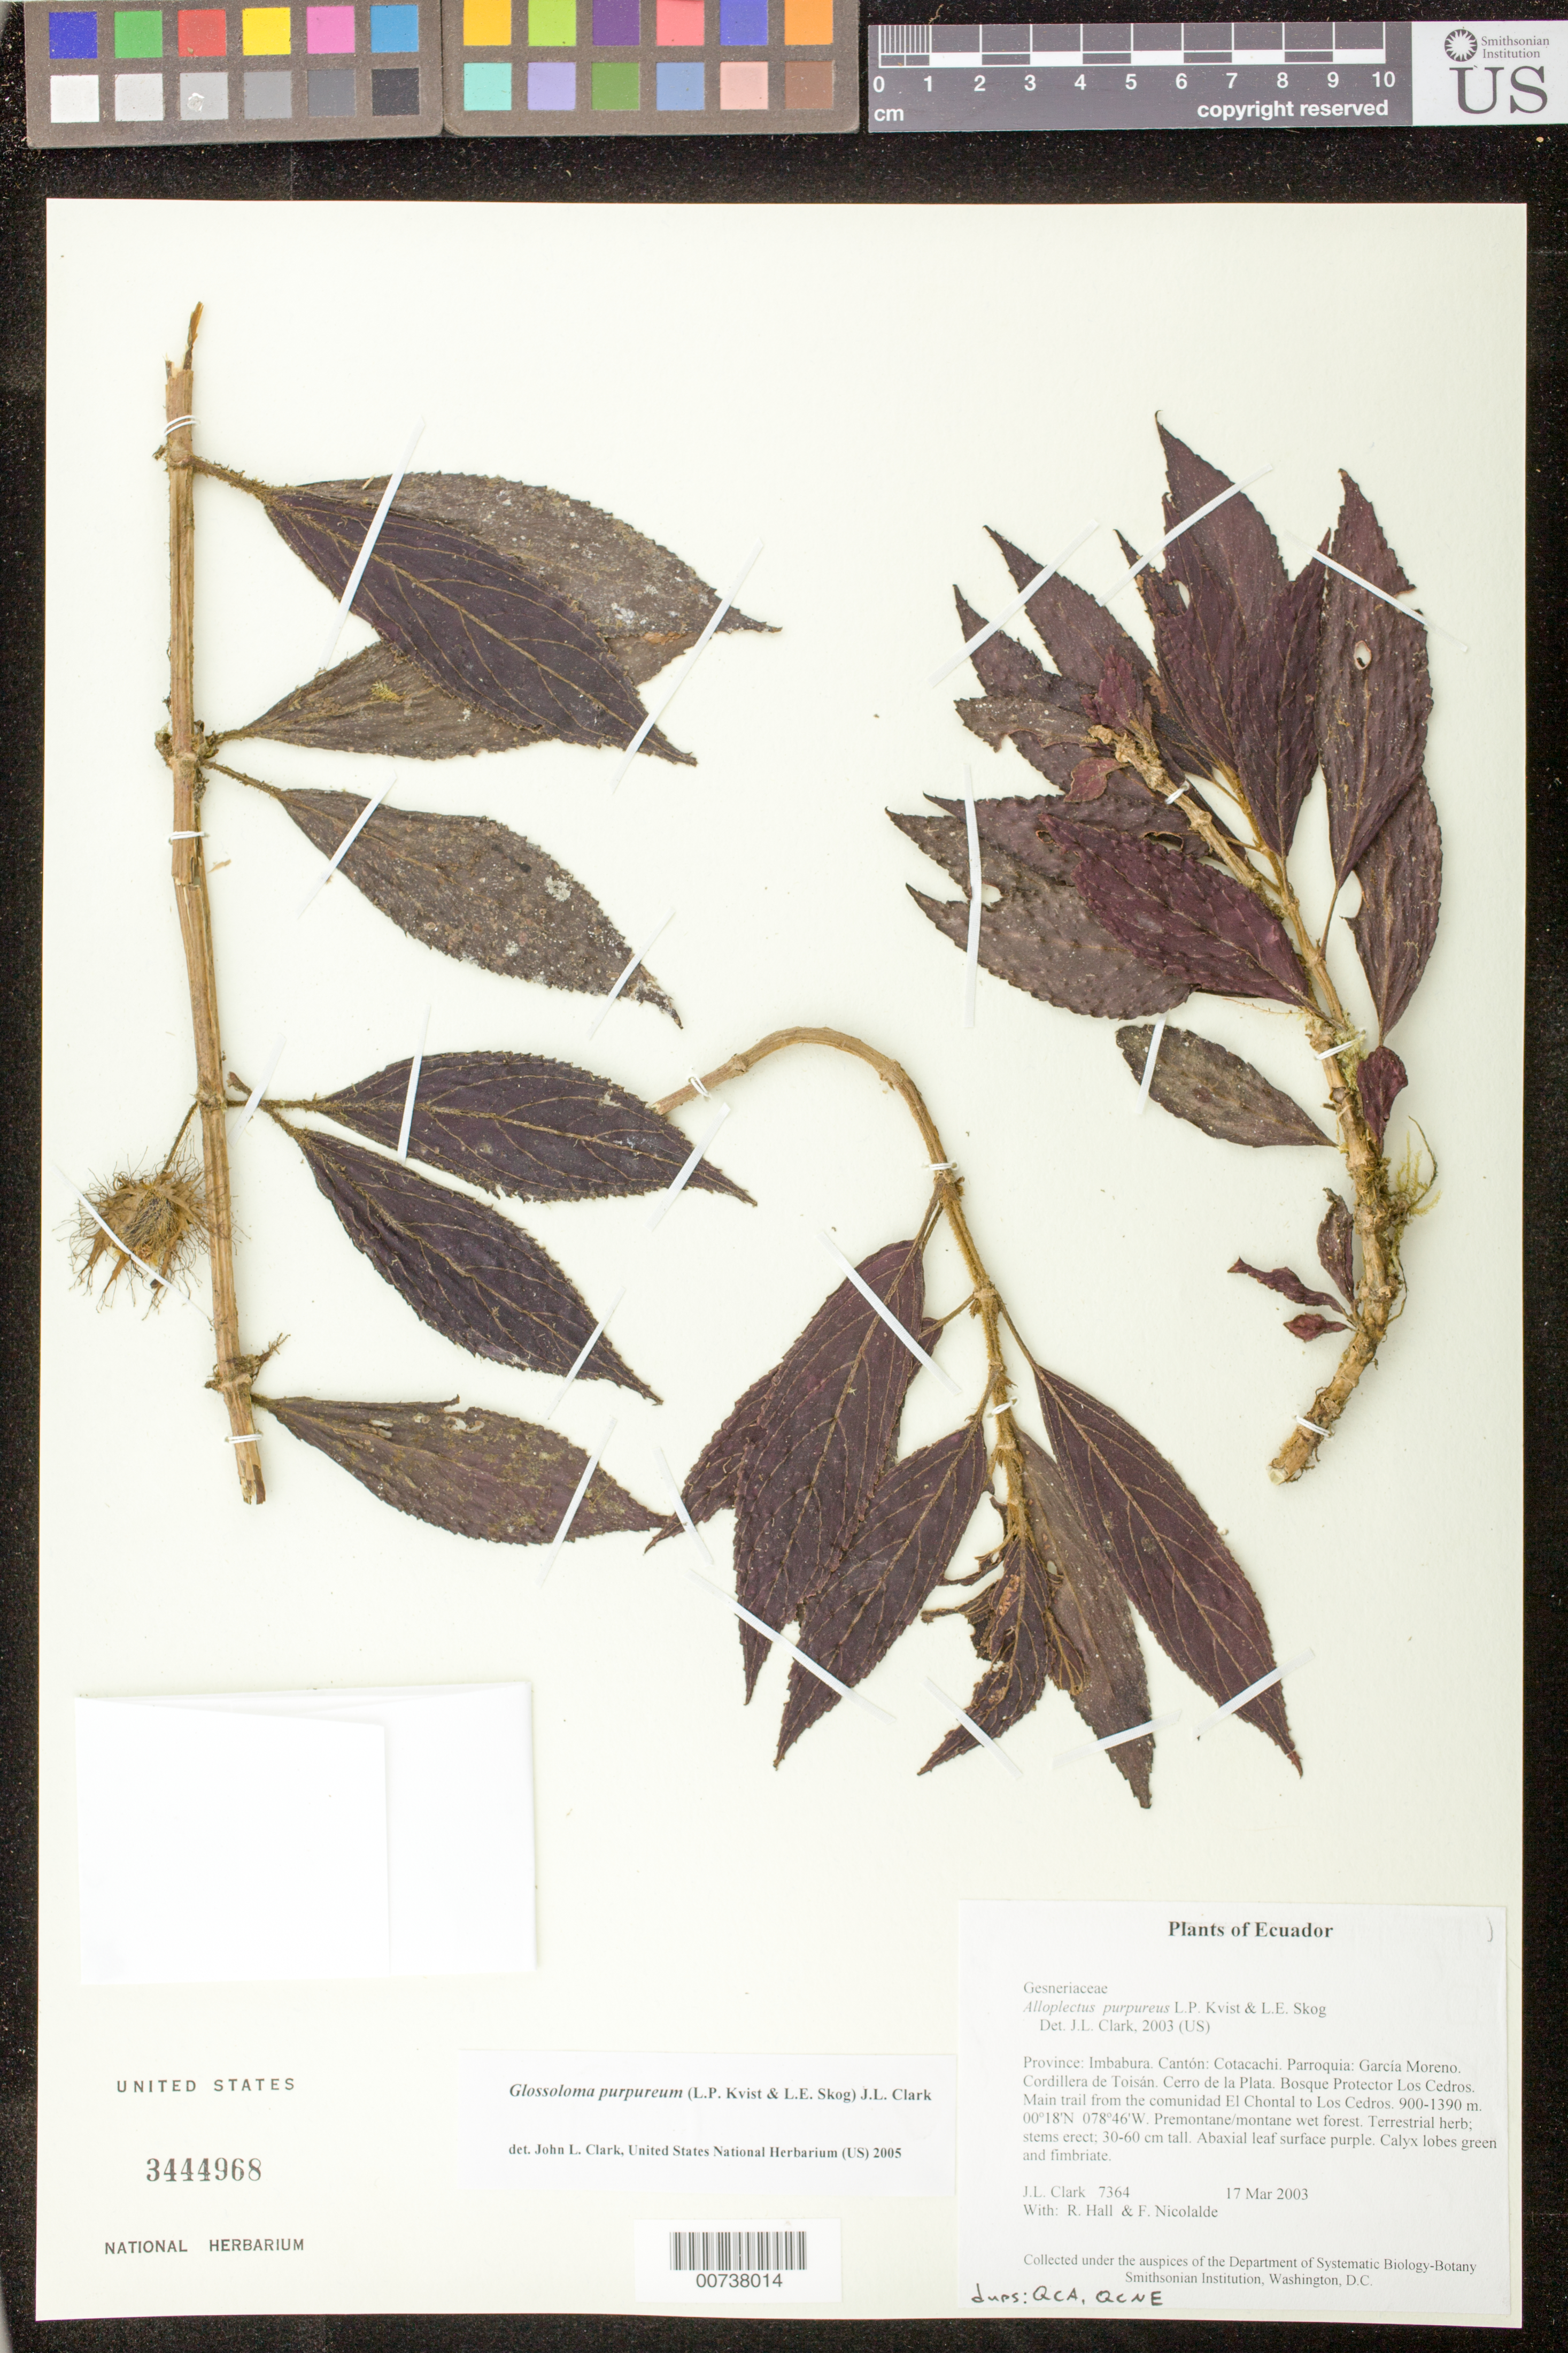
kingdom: Plantae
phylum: Tracheophyta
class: Magnoliopsida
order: Lamiales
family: Gesneriaceae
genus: Glossoloma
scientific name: Glossoloma purpureum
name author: (L.P. Kvist & L.E. Skog) J.L. Clark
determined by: Clark, J. L., (SEL), The Marie Selby Botanical Garden (UNITED STATES)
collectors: J. L. Clark, R. Hall & F. Nicolalde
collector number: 7364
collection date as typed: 17 Mar 2003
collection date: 2003-03-17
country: Ecuador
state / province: Imbabura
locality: Cotacachi. Parroquia: García Moreno. Cordillera de Toisán. Cerro de la Plata. Bosque Protector Los Cedros. Main trail from the comunidad El Chontal to Los Cedros.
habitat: Premontane/montane wet forest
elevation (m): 900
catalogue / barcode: US 3444968